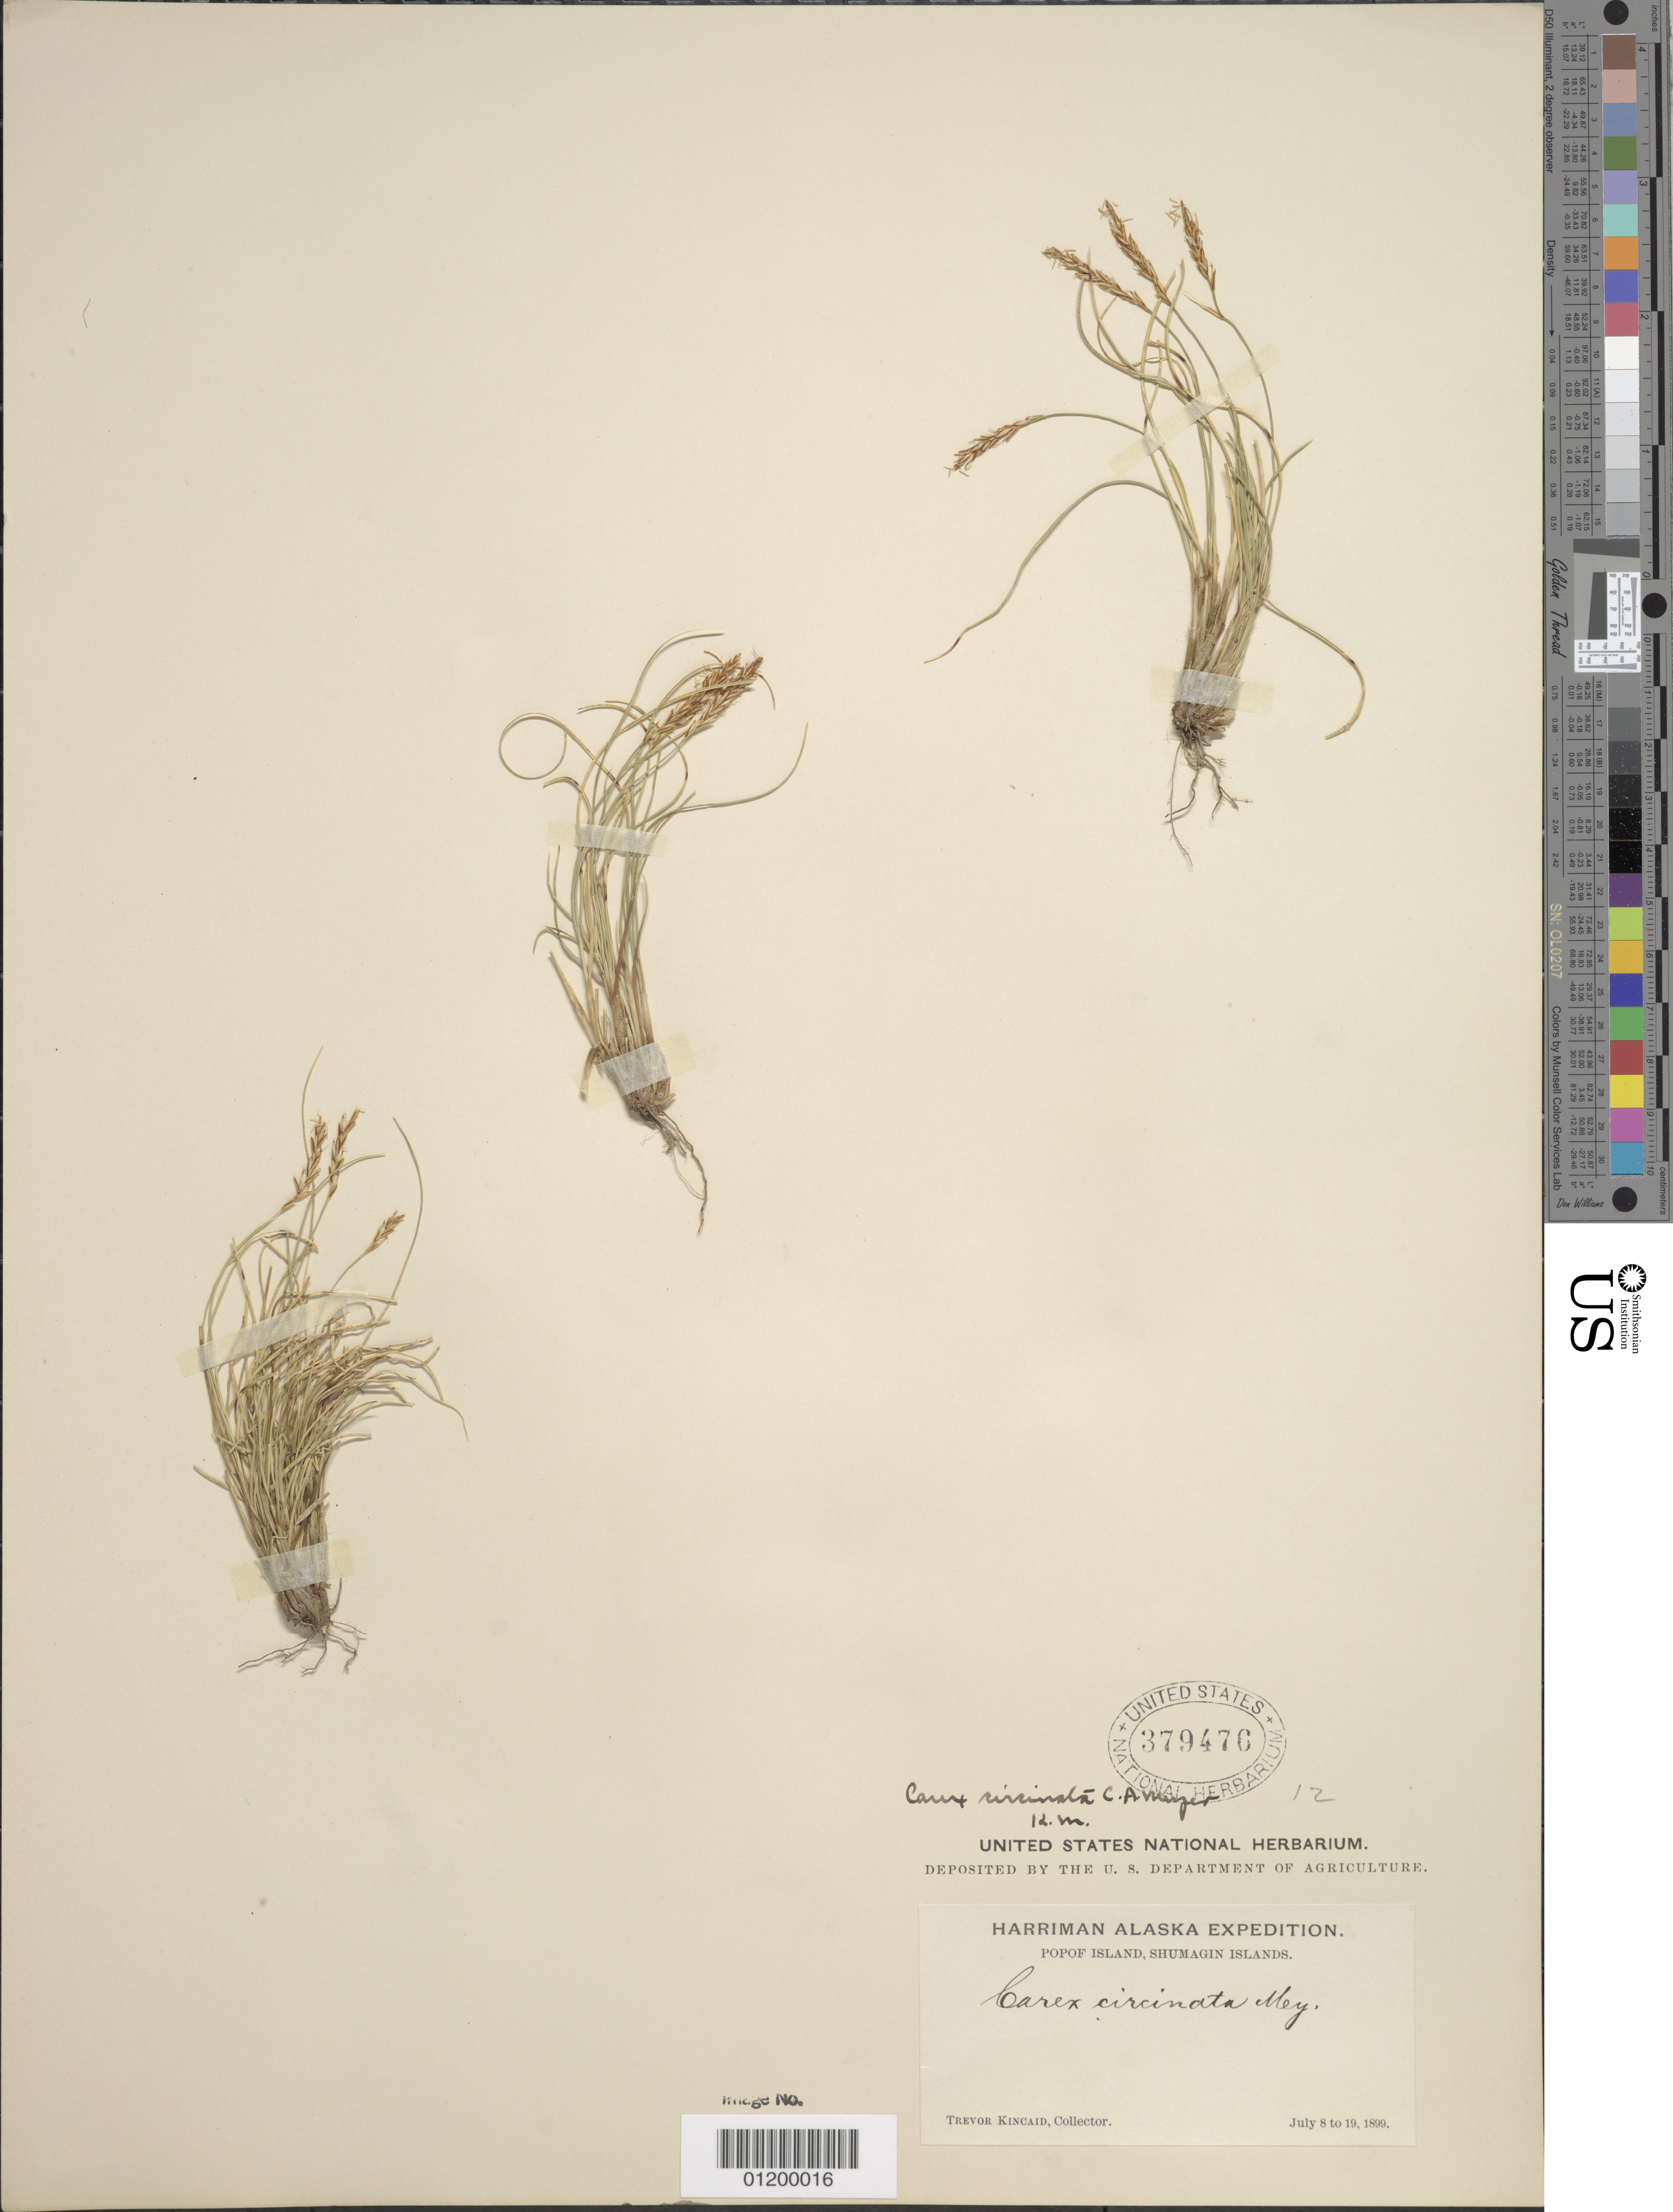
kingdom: Plantae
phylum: Tracheophyta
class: Liliopsida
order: Poales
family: Cyperaceae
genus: Carex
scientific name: Carex circinata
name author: C.A. Mey.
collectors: T. C. Kincaid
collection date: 1899-07-08/1899-07-19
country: United States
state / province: Alaska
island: Popof Island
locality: Popof Island, Shumagin Islands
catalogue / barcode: US 379476